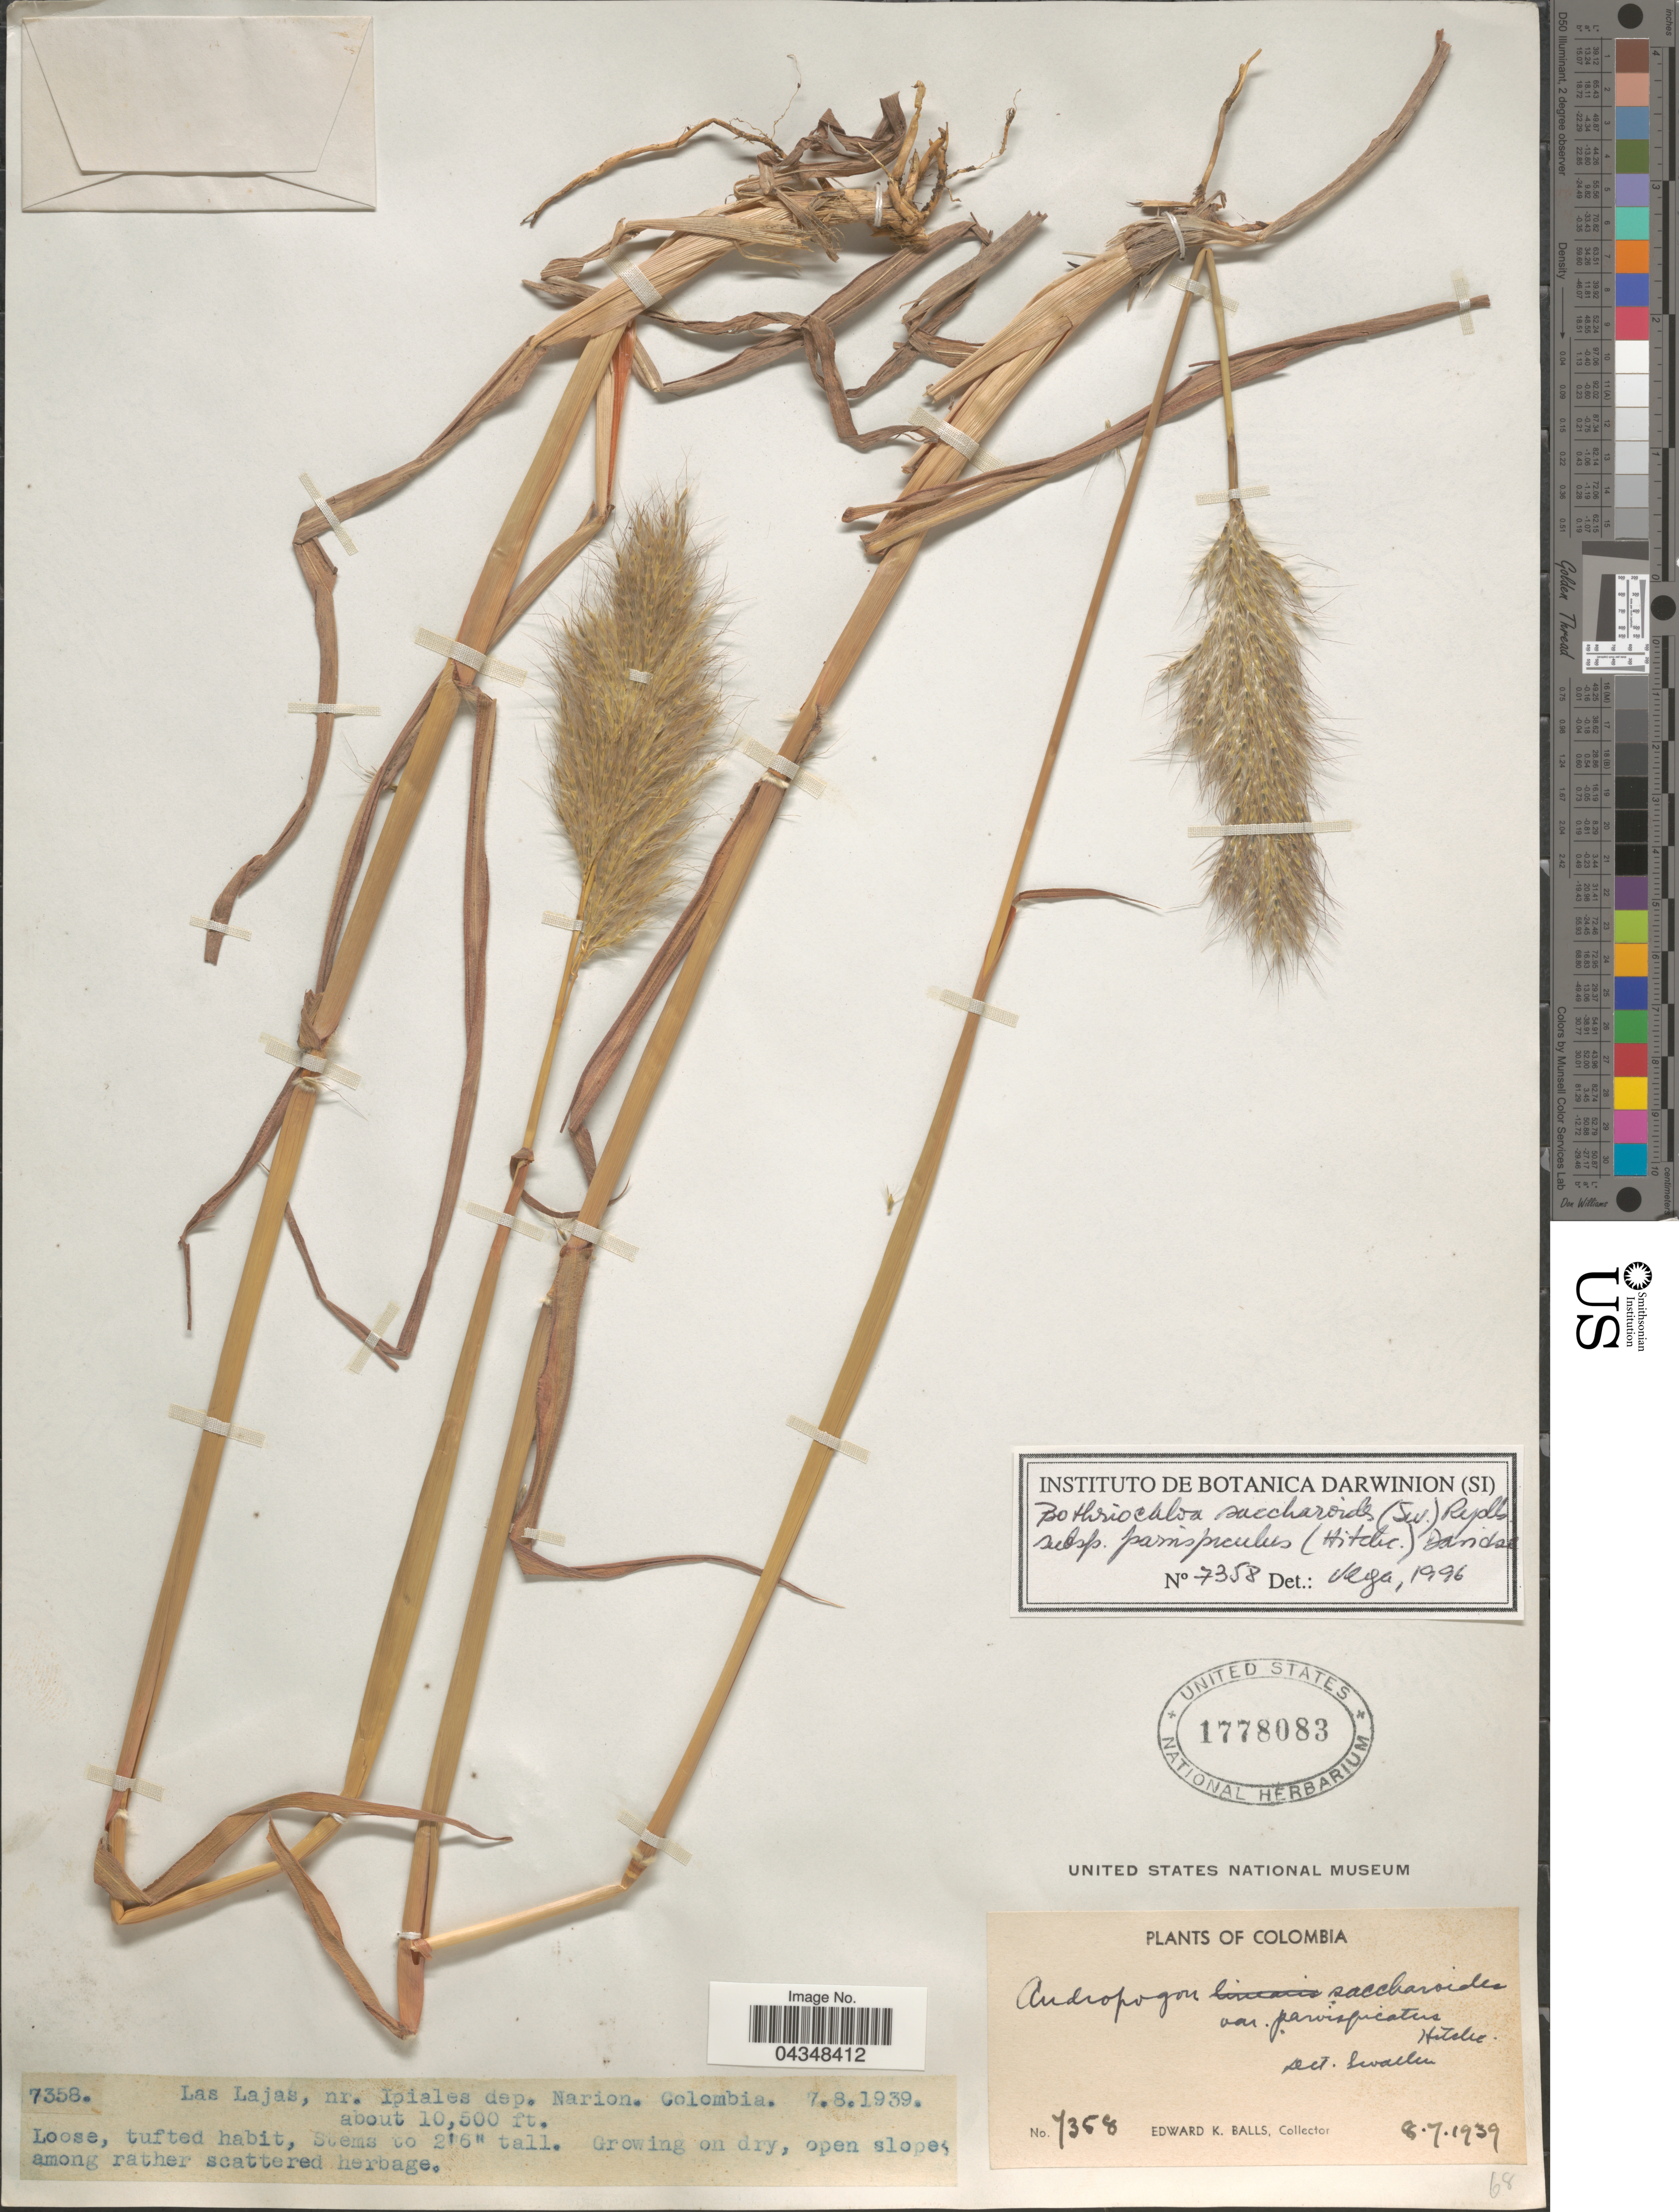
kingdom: Plantae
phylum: Tracheophyta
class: Liliopsida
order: Poales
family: Poaceae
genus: Bothriochloa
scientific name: Bothriochloa saccharoides var. parvispicula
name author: (Hitchc.) Tovar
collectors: E. K. Balls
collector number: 7358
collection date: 1939-08-07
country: Colombia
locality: Las Lajas, nr. Ipiales dep. Narion.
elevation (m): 320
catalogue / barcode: US 1778083